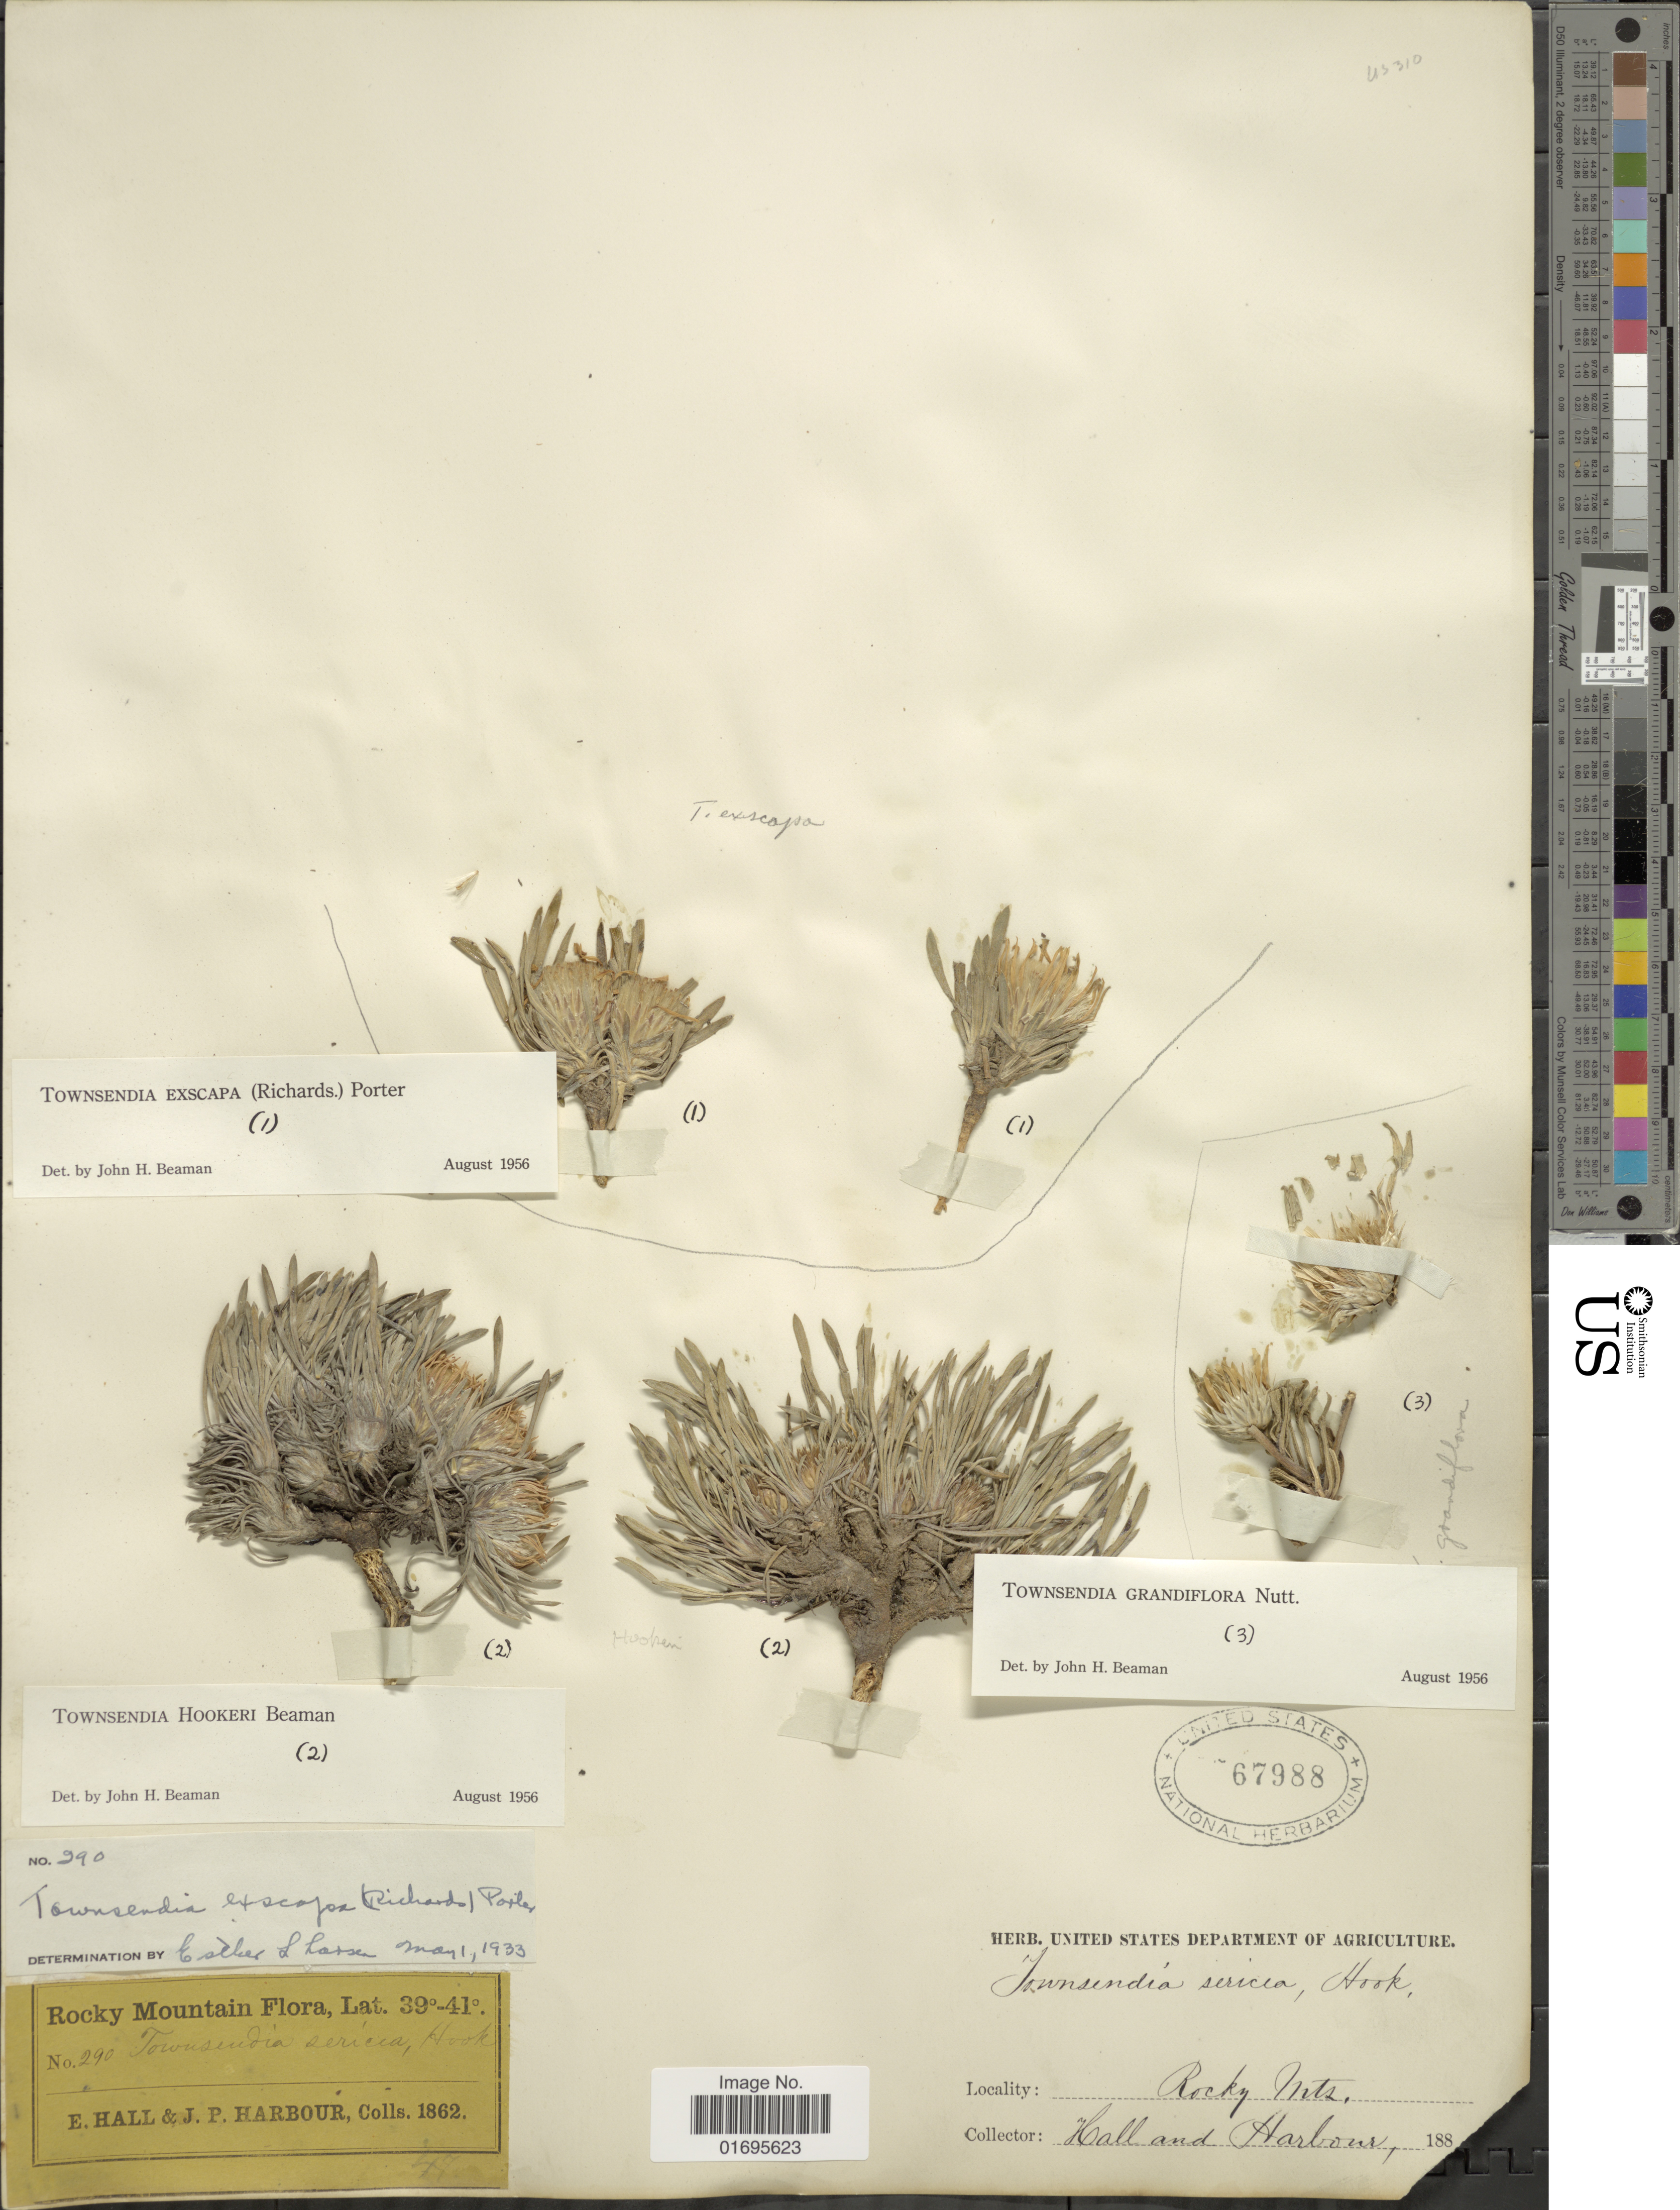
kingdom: Plantae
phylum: Tracheophyta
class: Magnoliopsida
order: Asterales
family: Asteraceae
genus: Townsendia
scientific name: Townsendia hookeri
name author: Beaman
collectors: E. Hall & J. Harbour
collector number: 290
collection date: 1862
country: United States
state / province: Colorado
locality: Rocky Mtns.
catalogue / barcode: US 67988